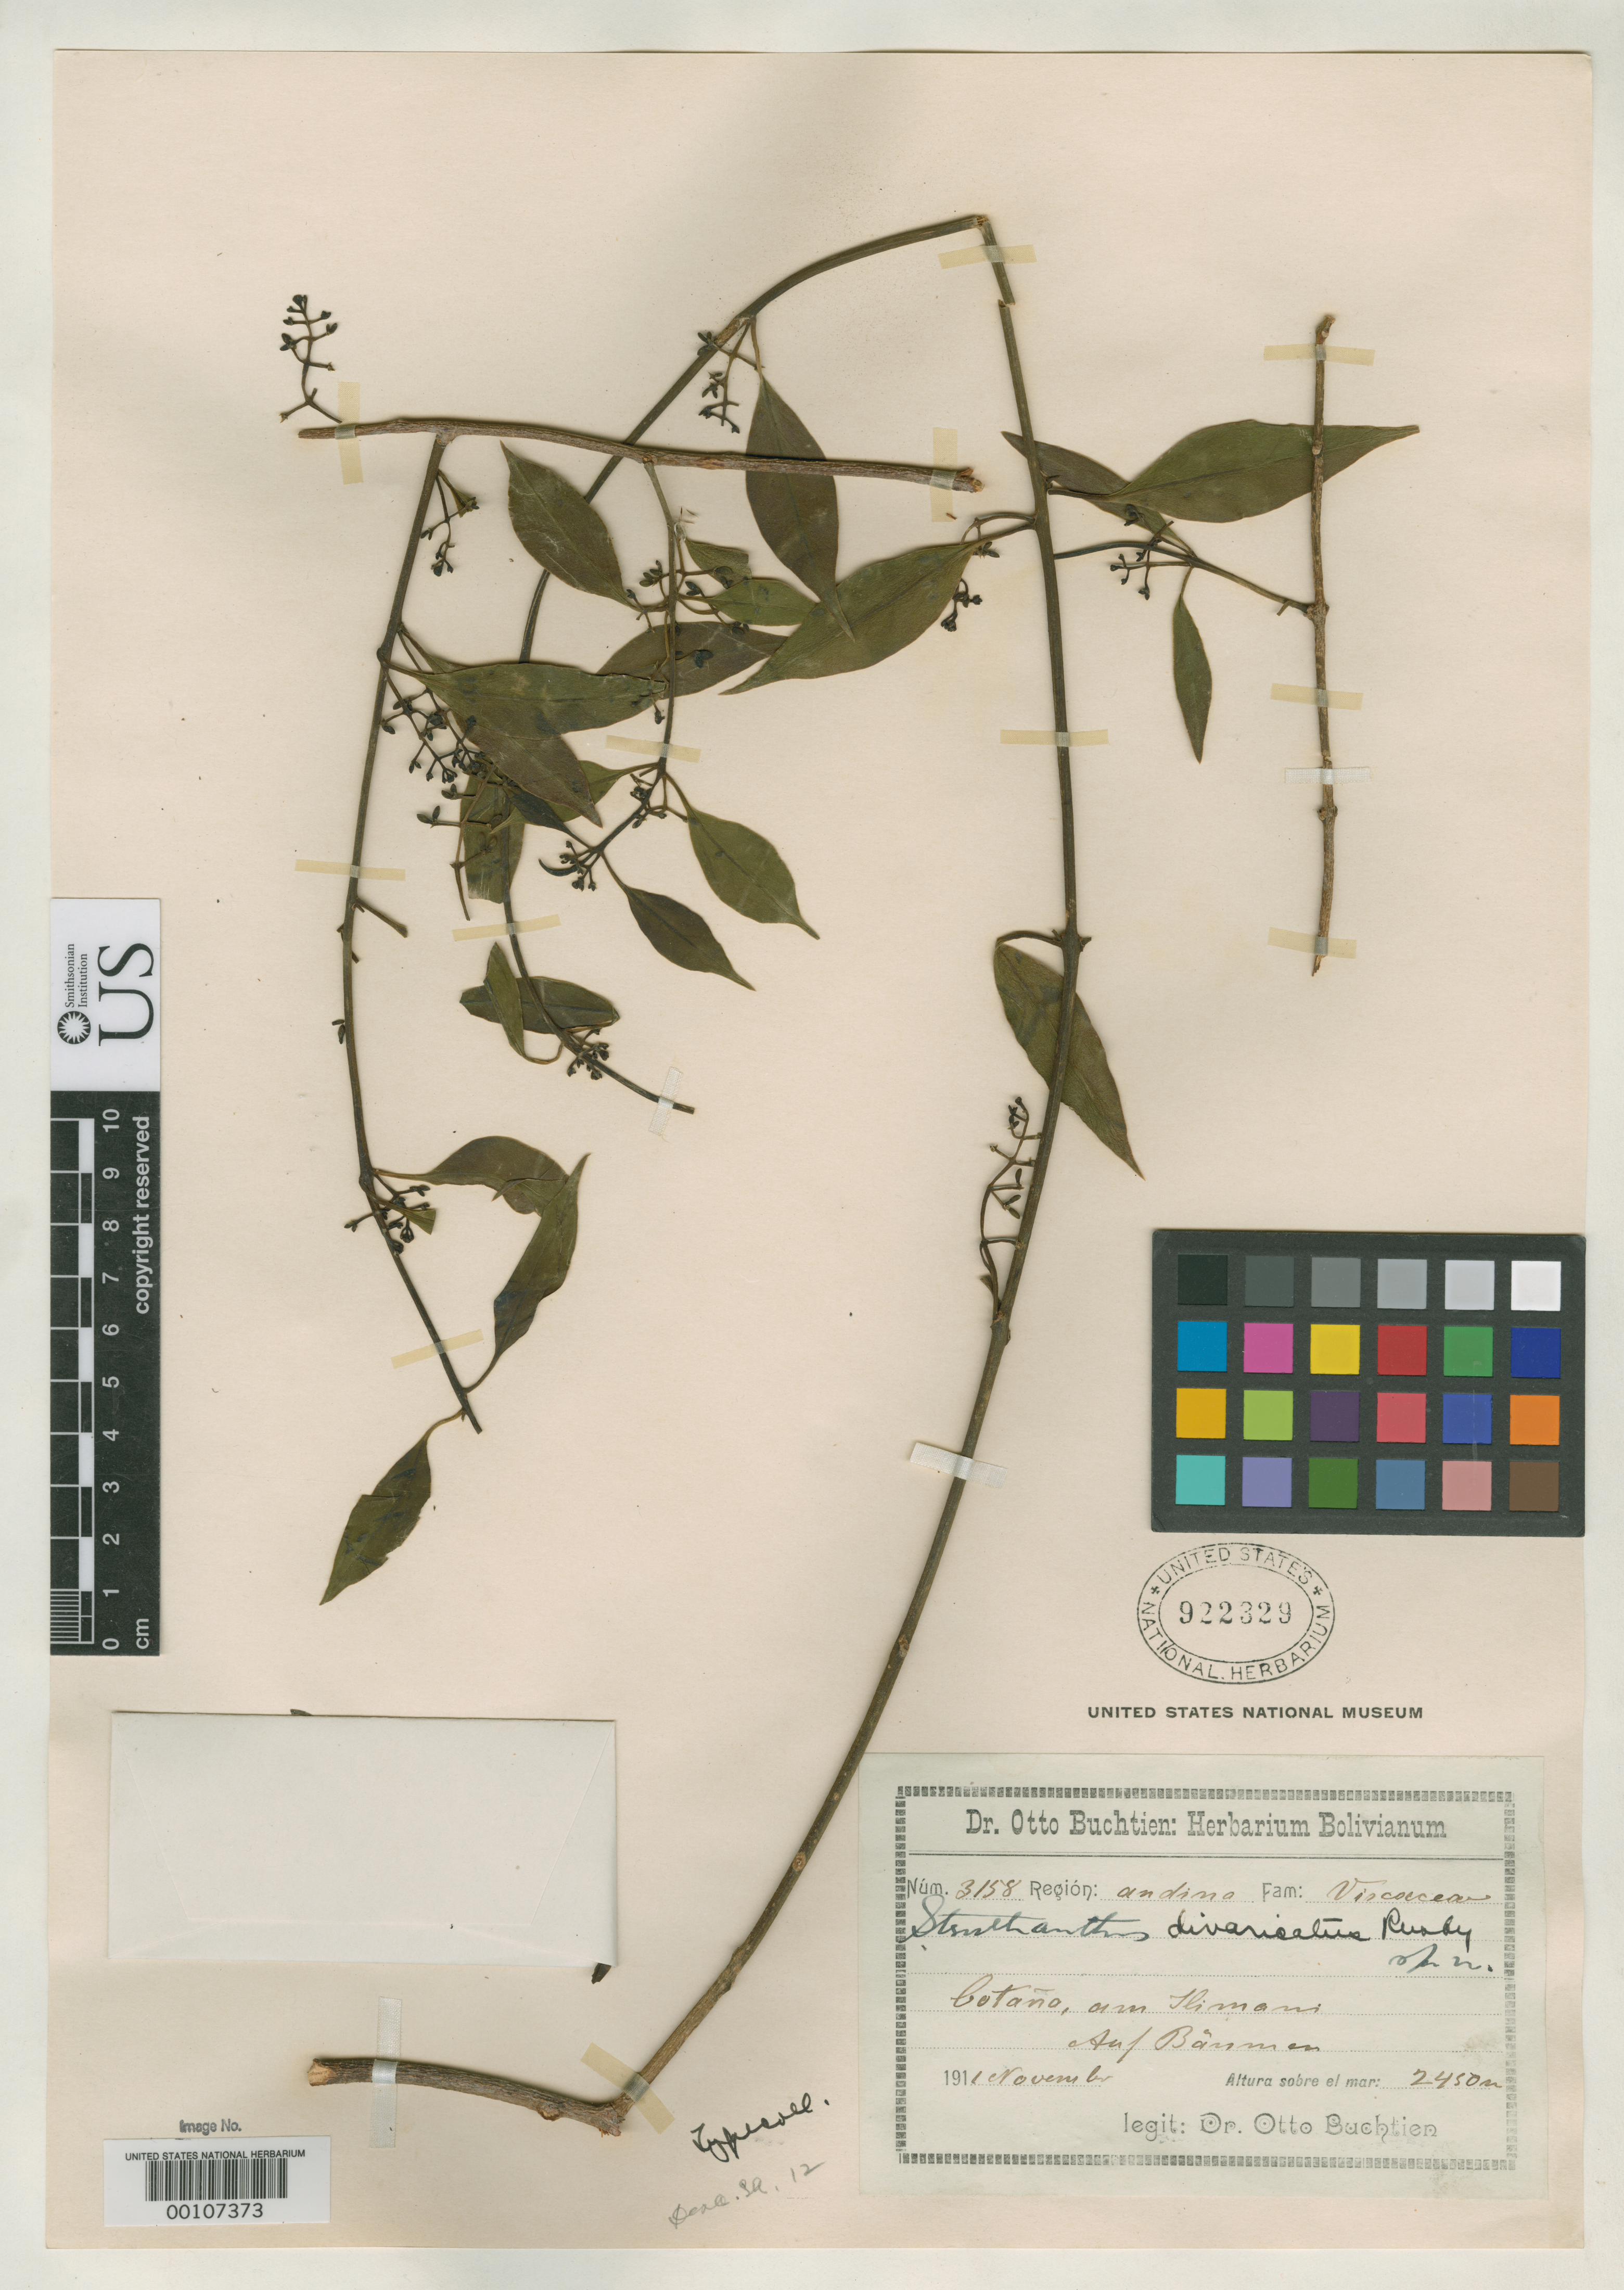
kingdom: Plantae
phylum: Tracheophyta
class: Magnoliopsida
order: Santalales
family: Loranthaceae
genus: Struthanthus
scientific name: Struthanthus divariacatus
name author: Rusby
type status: Isotype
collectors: O. Buchtien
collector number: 3158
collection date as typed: Nov 1911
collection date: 1911-11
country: Bolivia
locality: Contana.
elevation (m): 2450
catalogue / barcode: US 922329